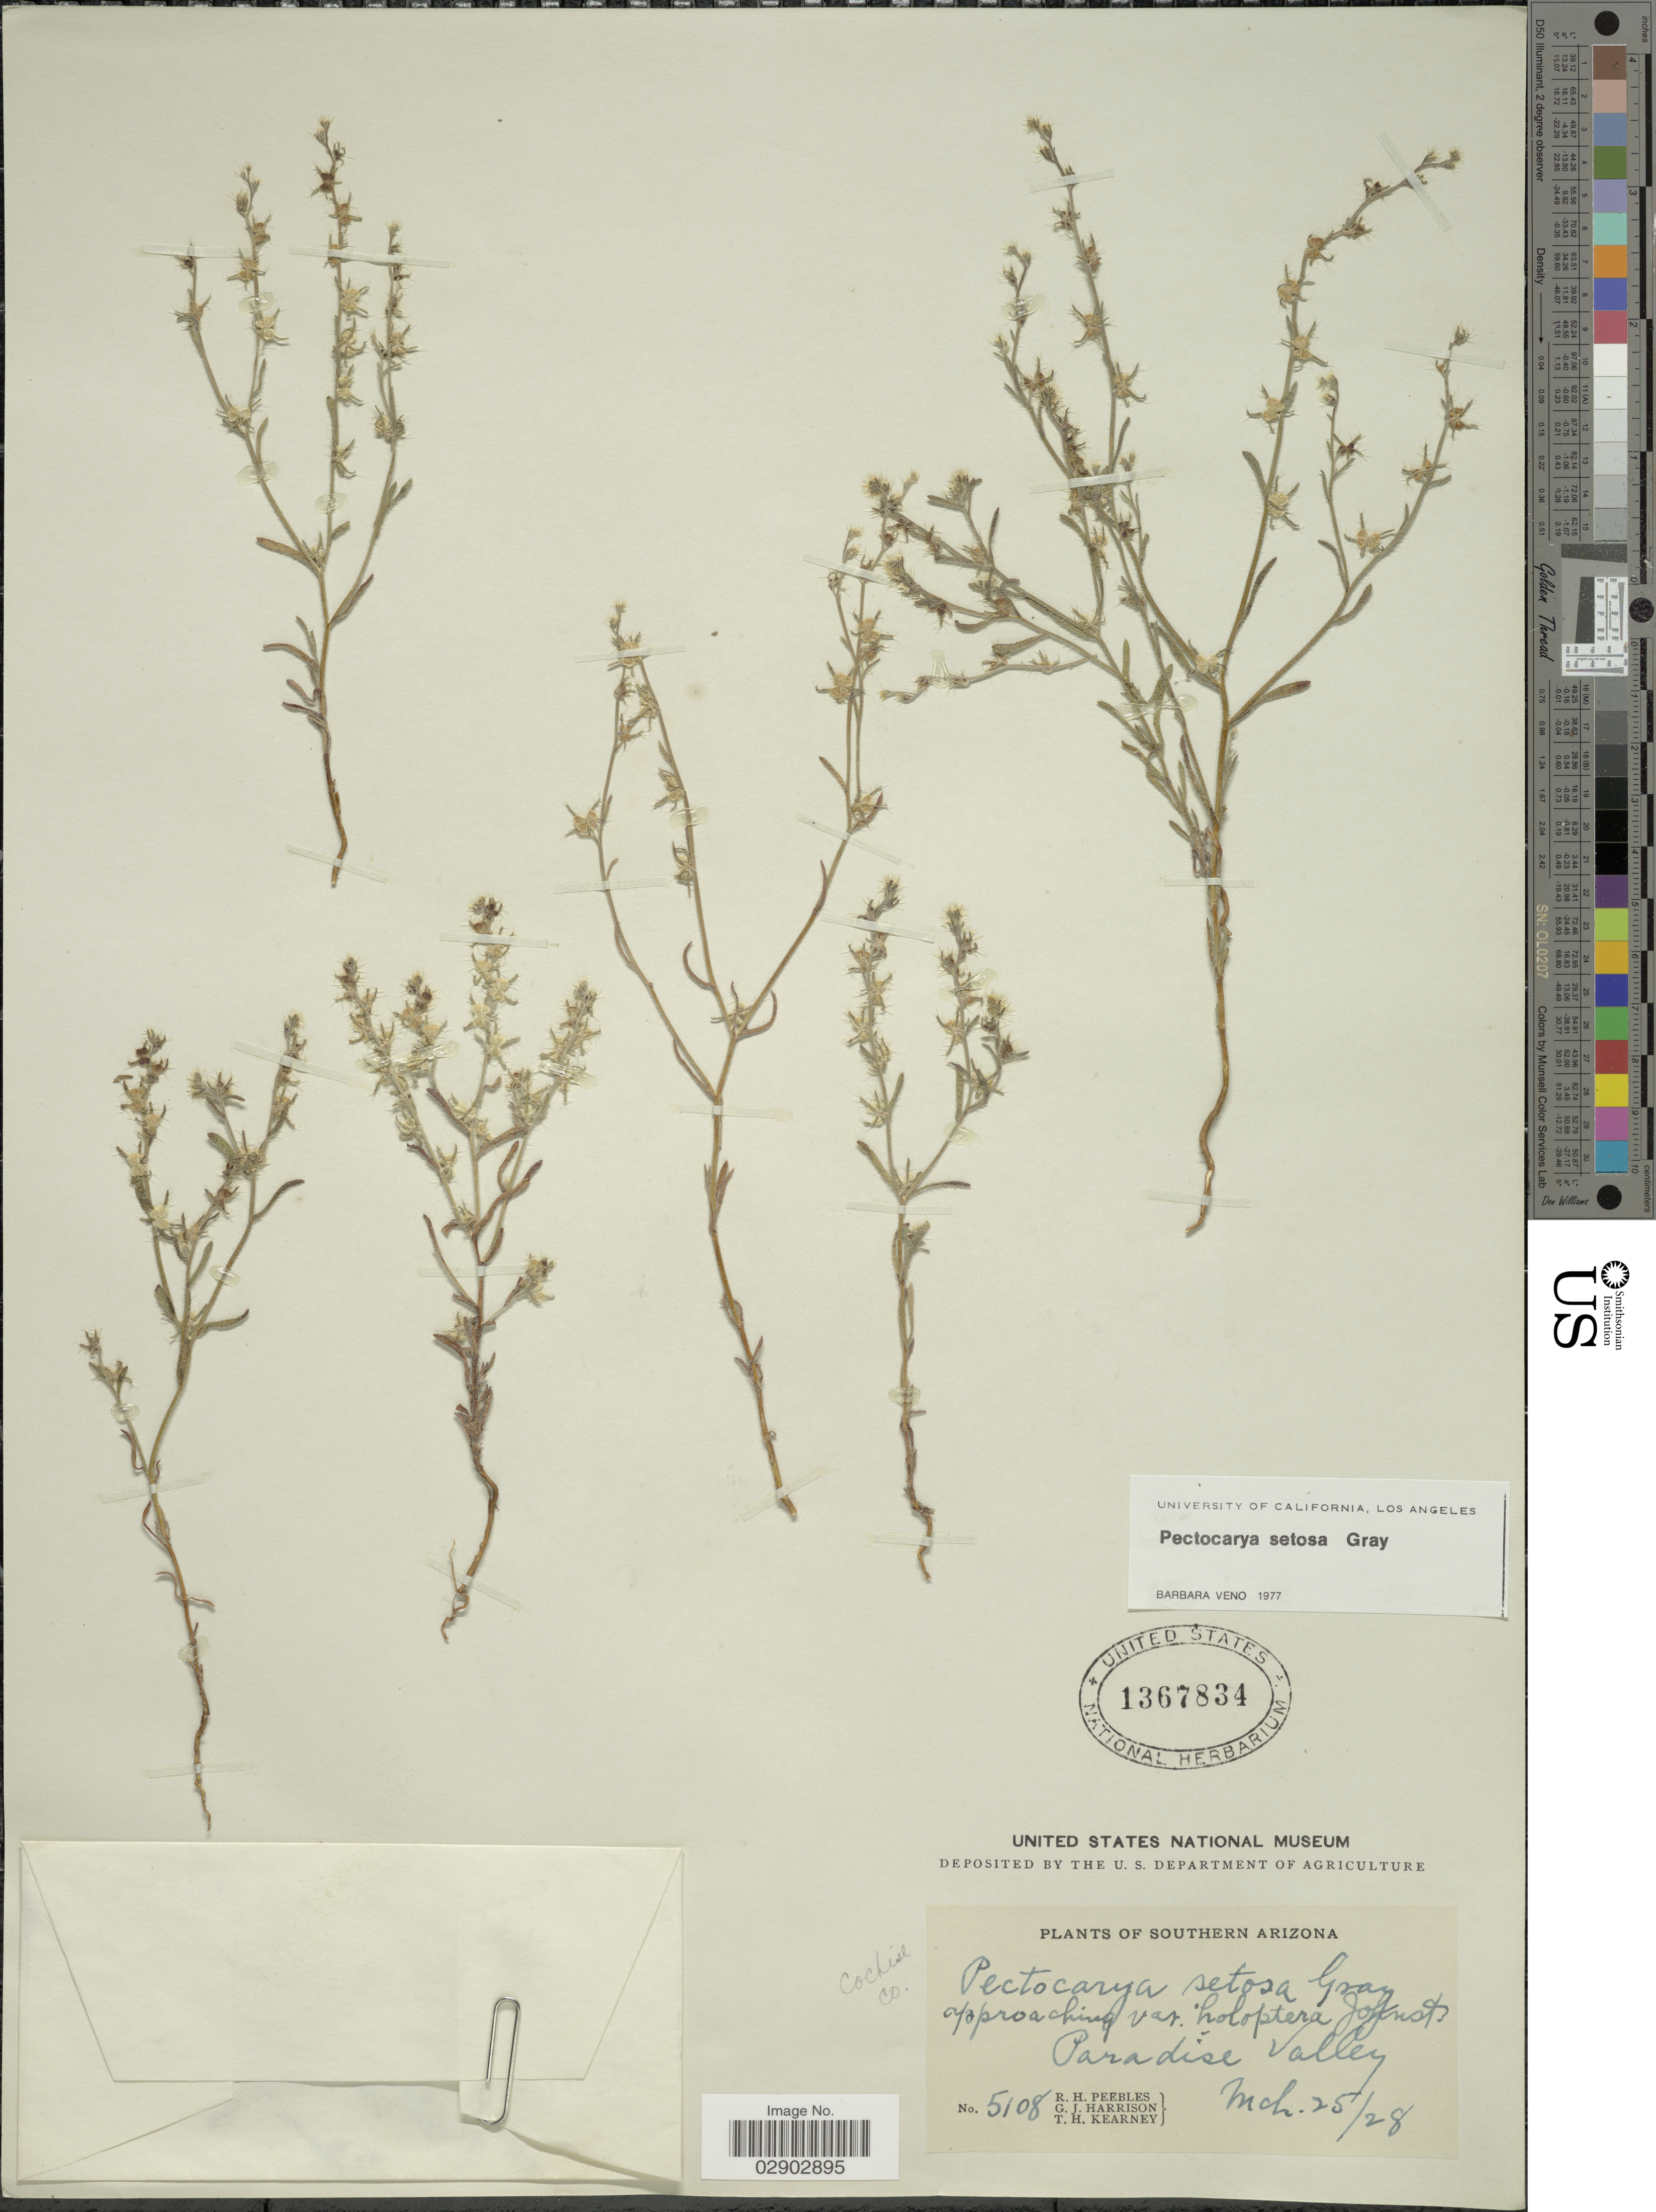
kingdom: Plantae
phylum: Tracheophyta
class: Magnoliopsida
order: Boraginales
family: Boraginaceae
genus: Pectocarya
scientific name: Pectocarya setosa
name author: A. Gray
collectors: R. H. Peebles, G. J. Harrison & T. H. Kearney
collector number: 5108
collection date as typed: Transcribed d/m/y: 25/3/28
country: United States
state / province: Arizona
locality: Southern Arizona. Paradise Valley. Cochise Co.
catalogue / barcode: US 1367834